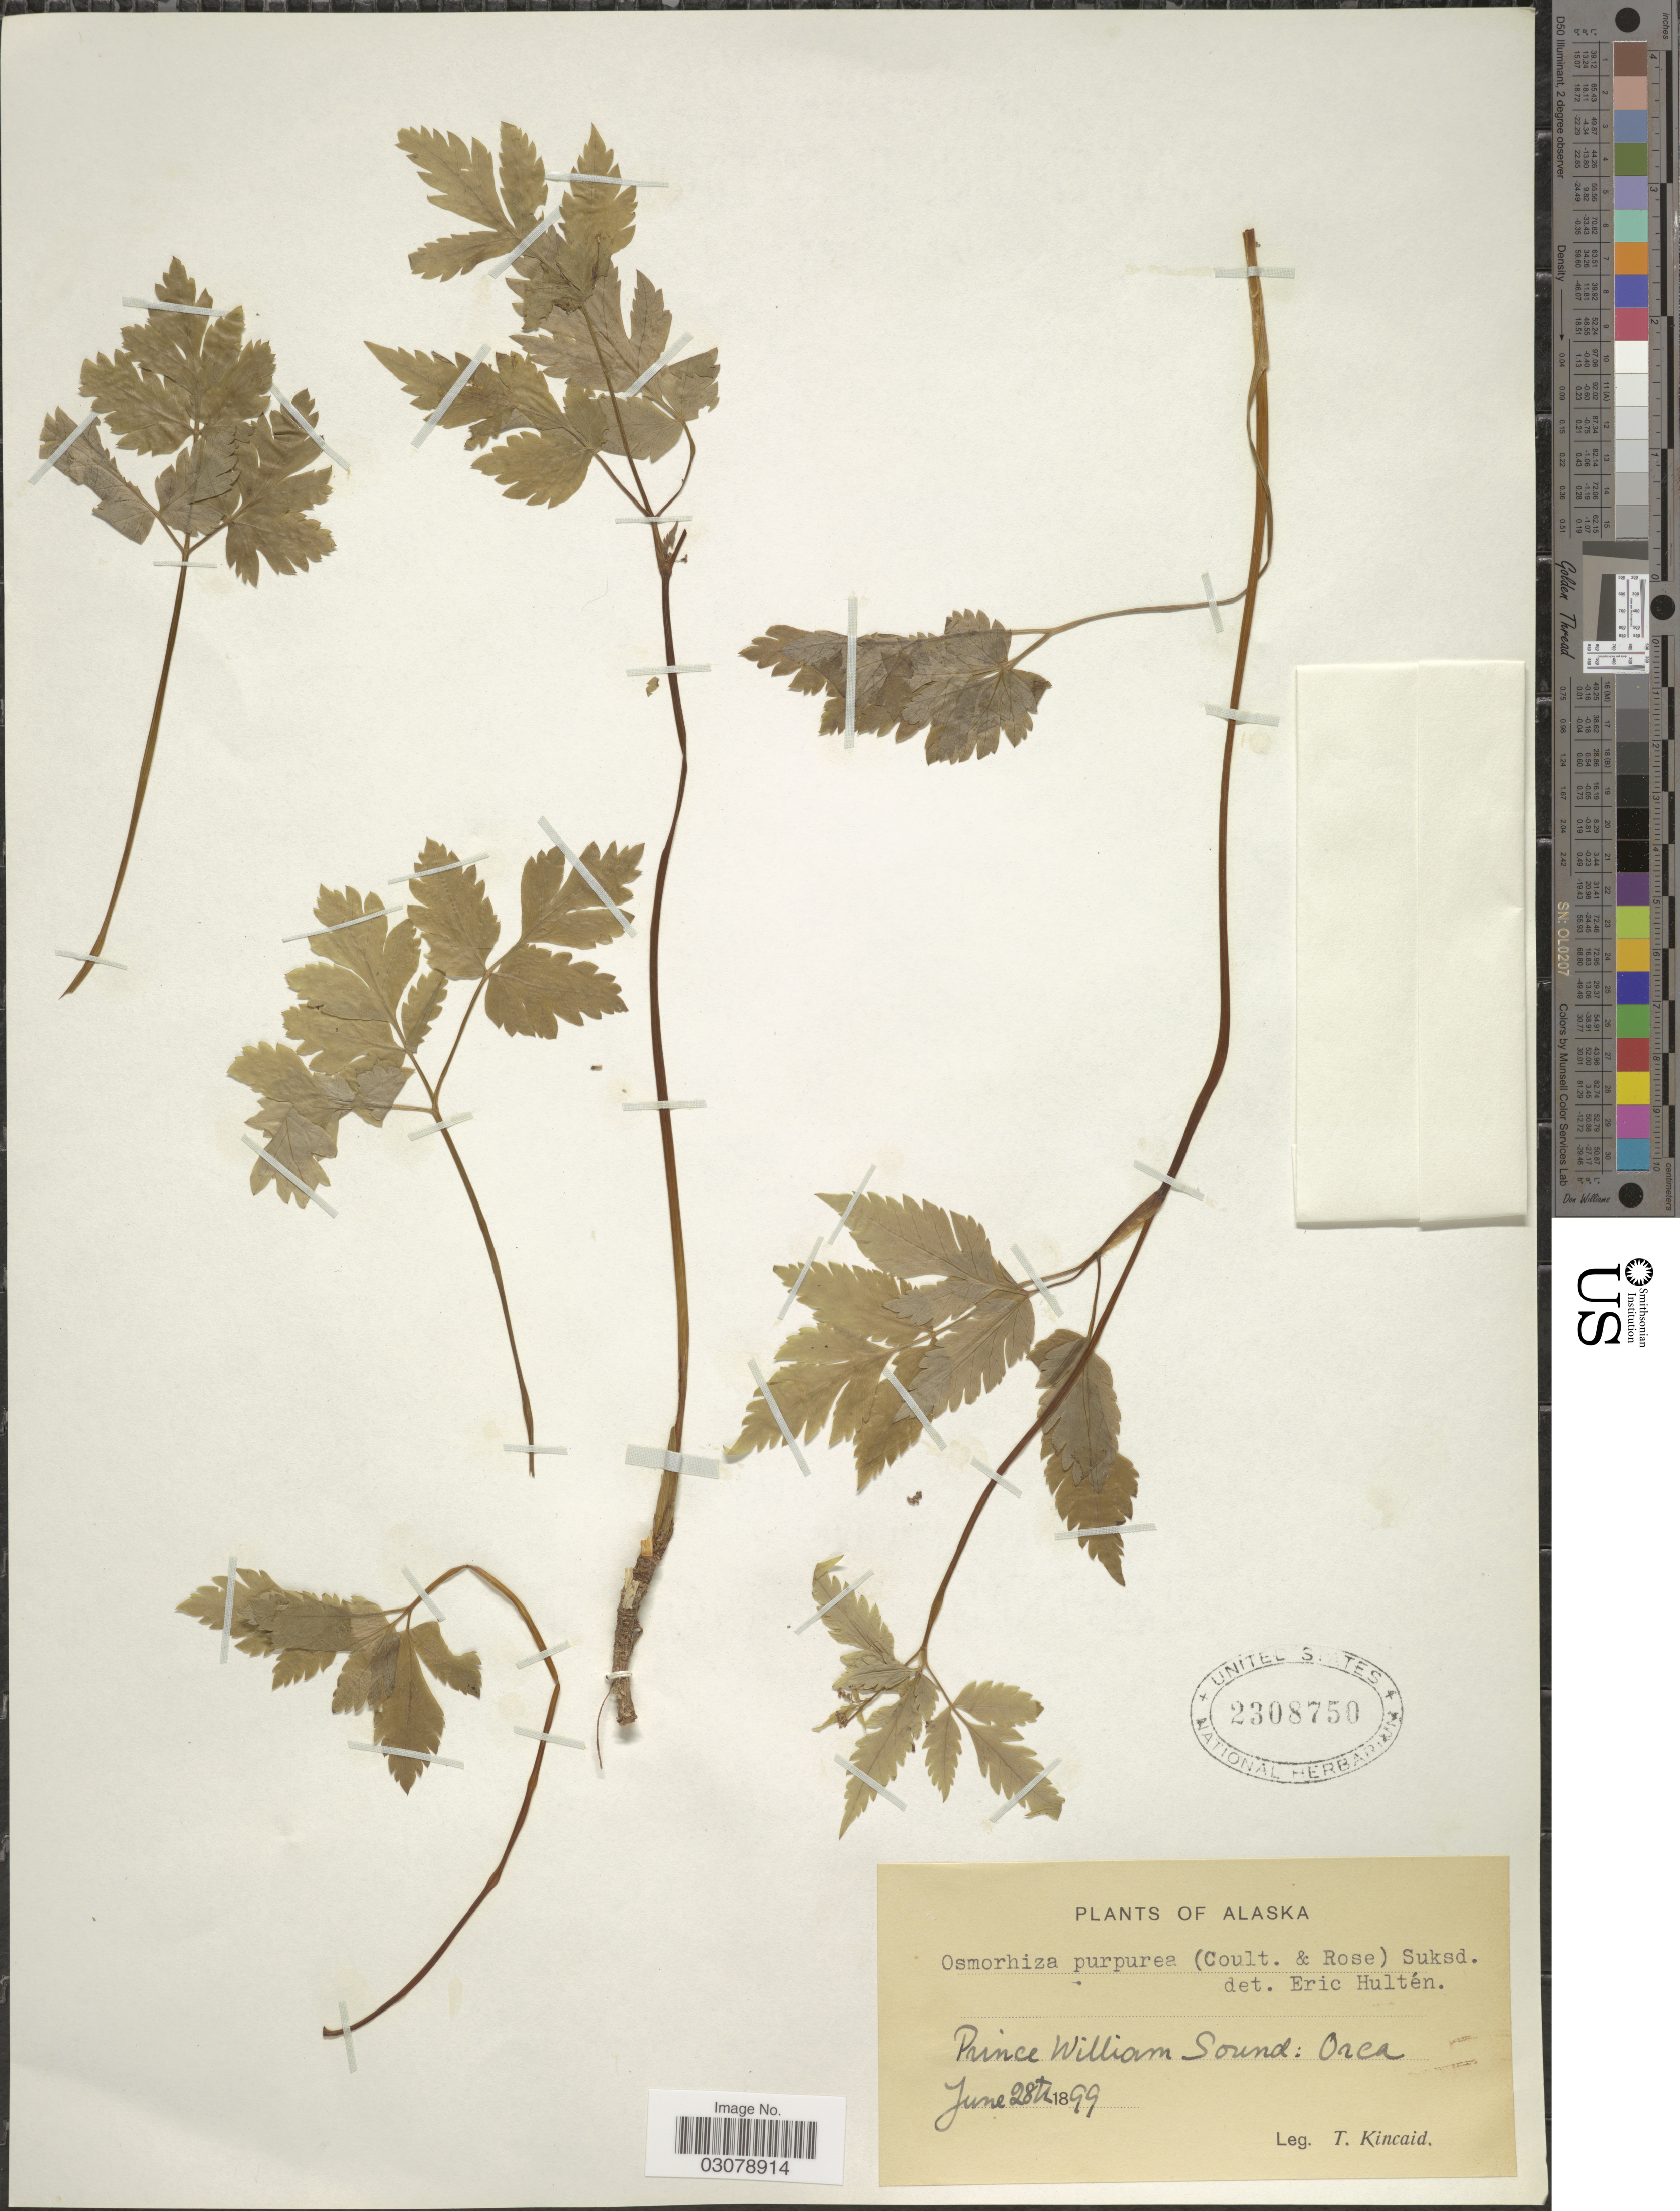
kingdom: Plantae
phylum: Tracheophyta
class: Magnoliopsida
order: Apiales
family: Apiaceae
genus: Osmorhiza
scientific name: Osmorhiza purpurea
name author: (J.M. Coult. & Rose) Suksd.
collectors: T. C. Kincaid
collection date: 1899-06-28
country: United States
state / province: Alaska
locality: Prince William Sound: Orca.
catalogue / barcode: US 2308750